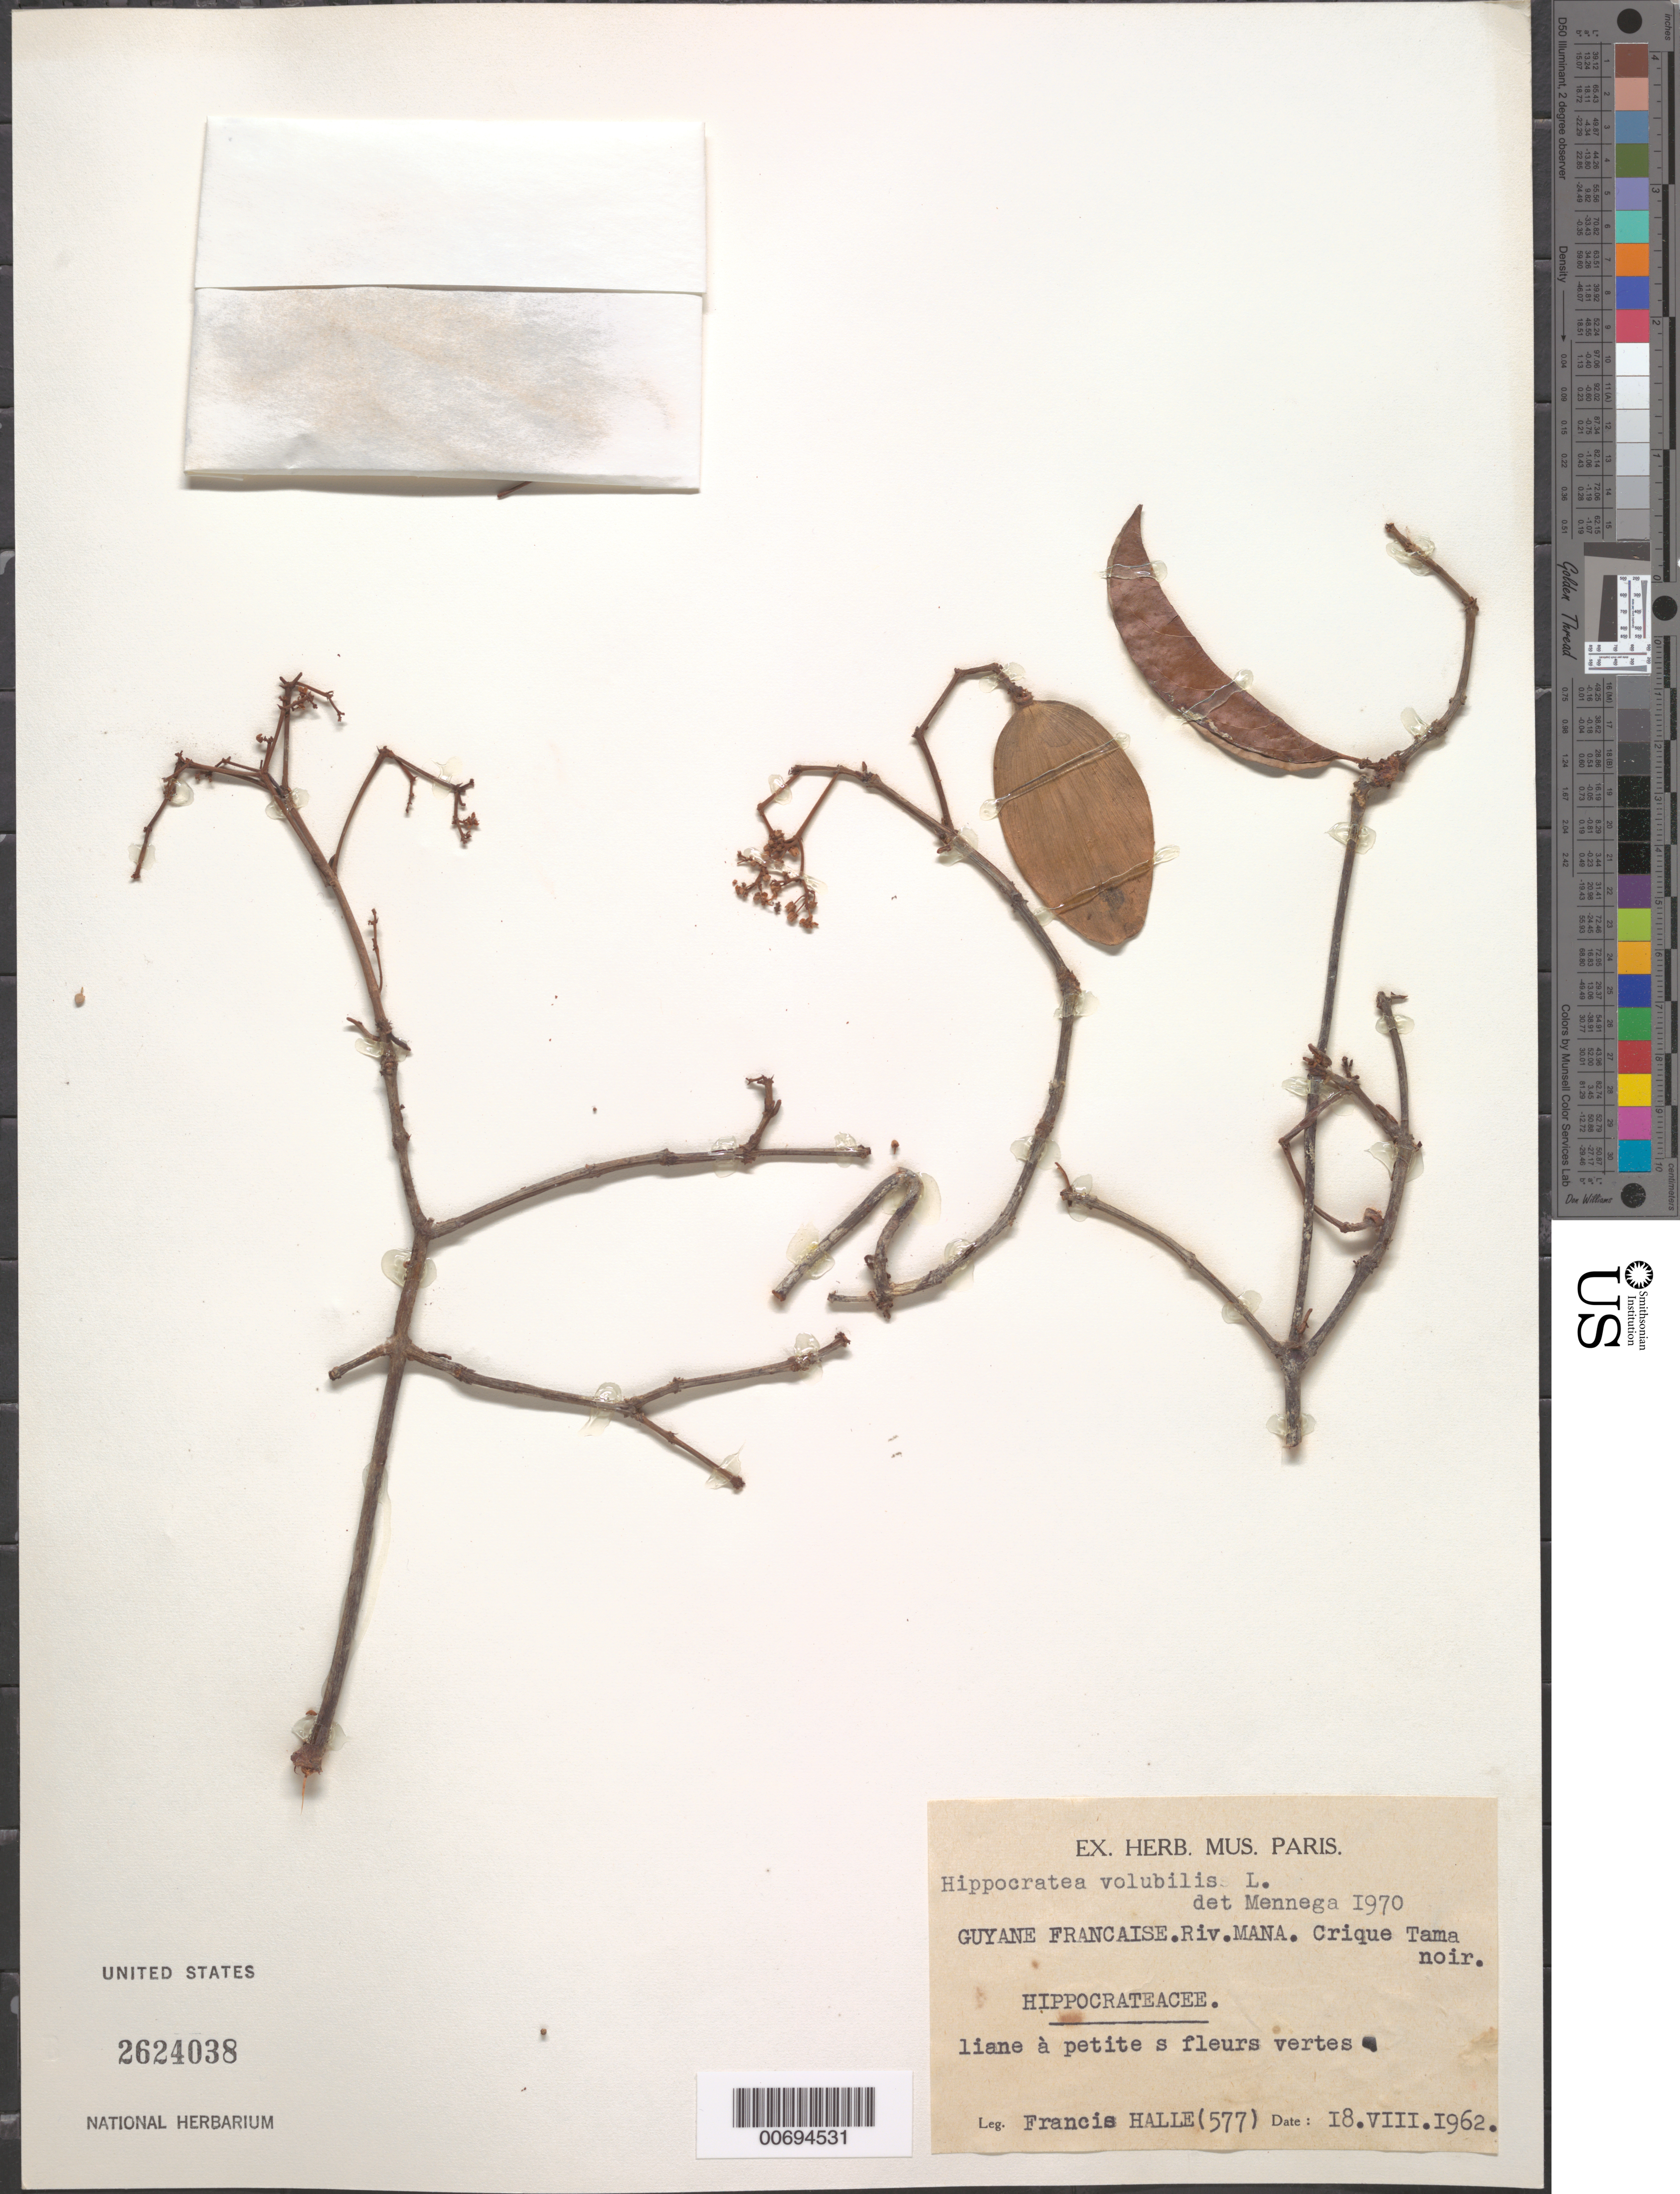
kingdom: Plantae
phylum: Tracheophyta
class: Magnoliopsida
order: Celastrales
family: Celastraceae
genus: Hippocratea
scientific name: Hippocratea volubilis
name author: L.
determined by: Mennega, A. M. W.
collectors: F. Hallé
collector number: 577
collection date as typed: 18-Aug-62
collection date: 1962-08-18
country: French Guiana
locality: Rivière Mana, crique Tamanoir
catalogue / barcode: US 2624038